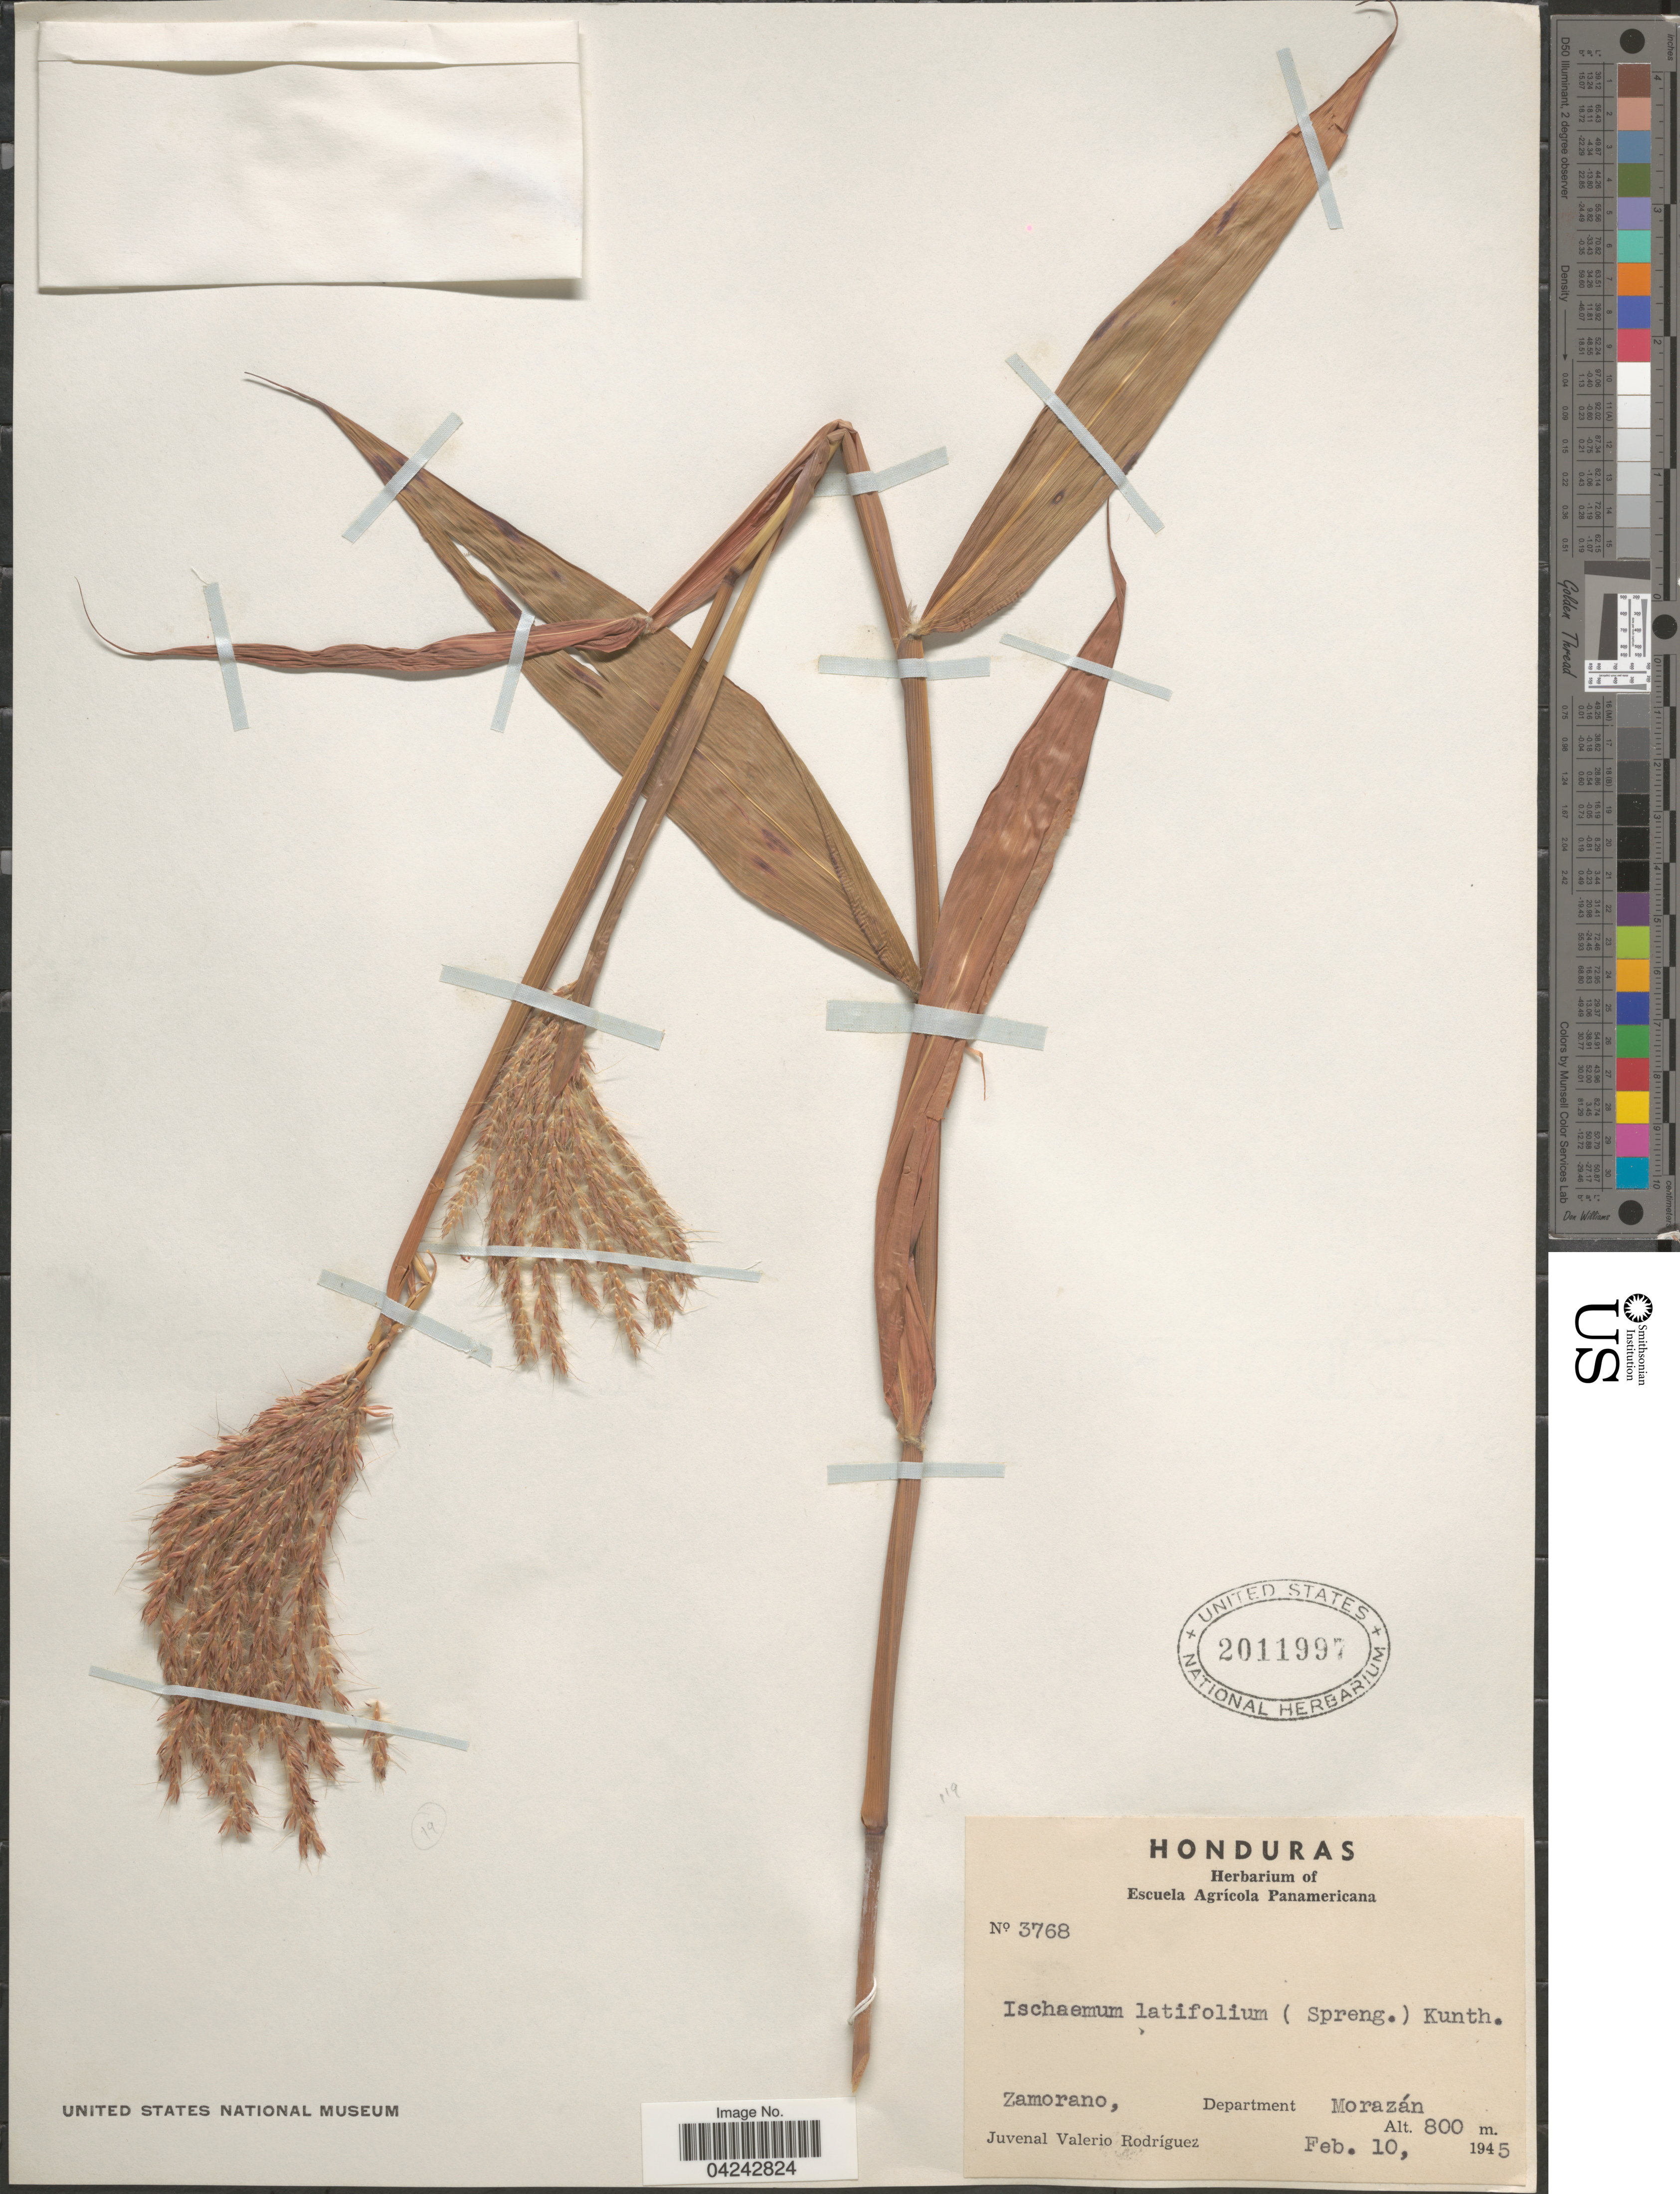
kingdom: Plantae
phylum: Tracheophyta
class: Liliopsida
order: Poales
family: Poaceae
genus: Ischaemum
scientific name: Ischaemum latifolium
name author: (Spreng.) Kunth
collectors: J. Rodriguez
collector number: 3768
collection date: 1945-02-10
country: Honduras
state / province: Fco. Morazán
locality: Zamorano, Department Morazán.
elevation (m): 800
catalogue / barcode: US 2011997